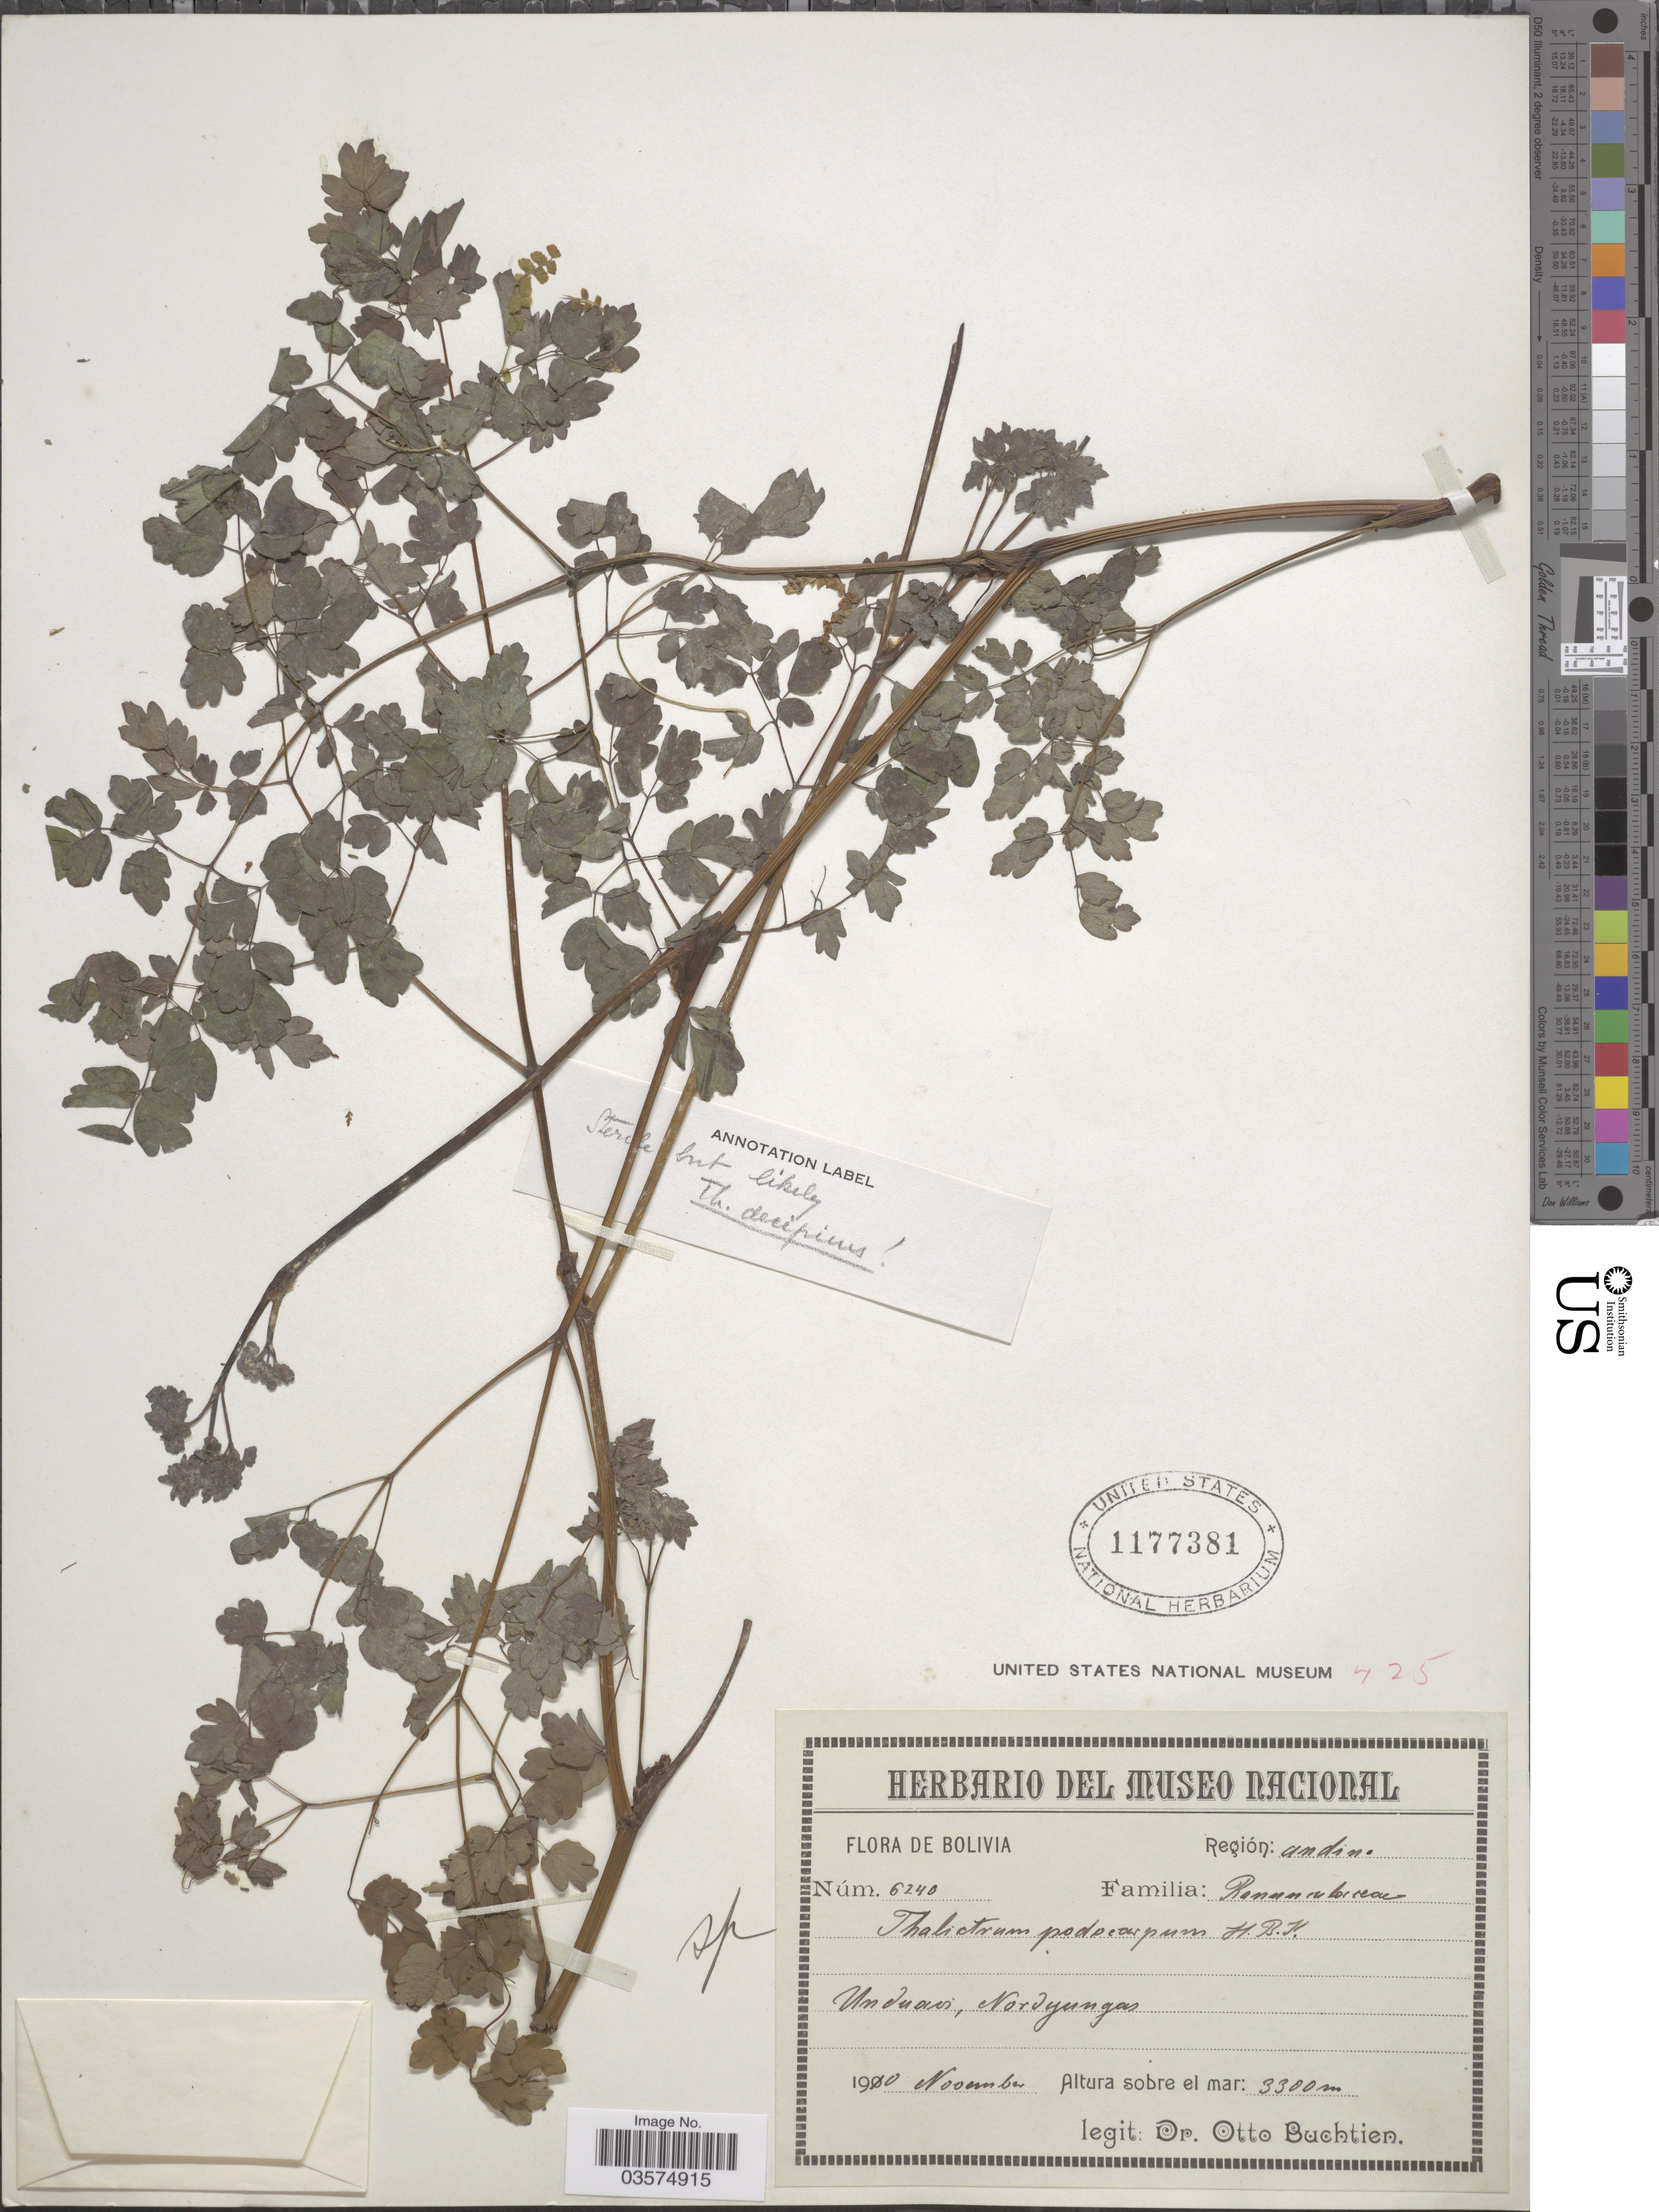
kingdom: Plantae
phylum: Tracheophyta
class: Magnoliopsida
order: Ranunculales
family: Ranunculaceae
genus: Thalictrum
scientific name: Thalictrum decipiens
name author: B. Boivin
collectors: O. Buchtien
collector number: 6240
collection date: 1900-11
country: Bolivia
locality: Región: andina. Unduavi, Nordgungas.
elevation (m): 3300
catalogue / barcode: US 1177381